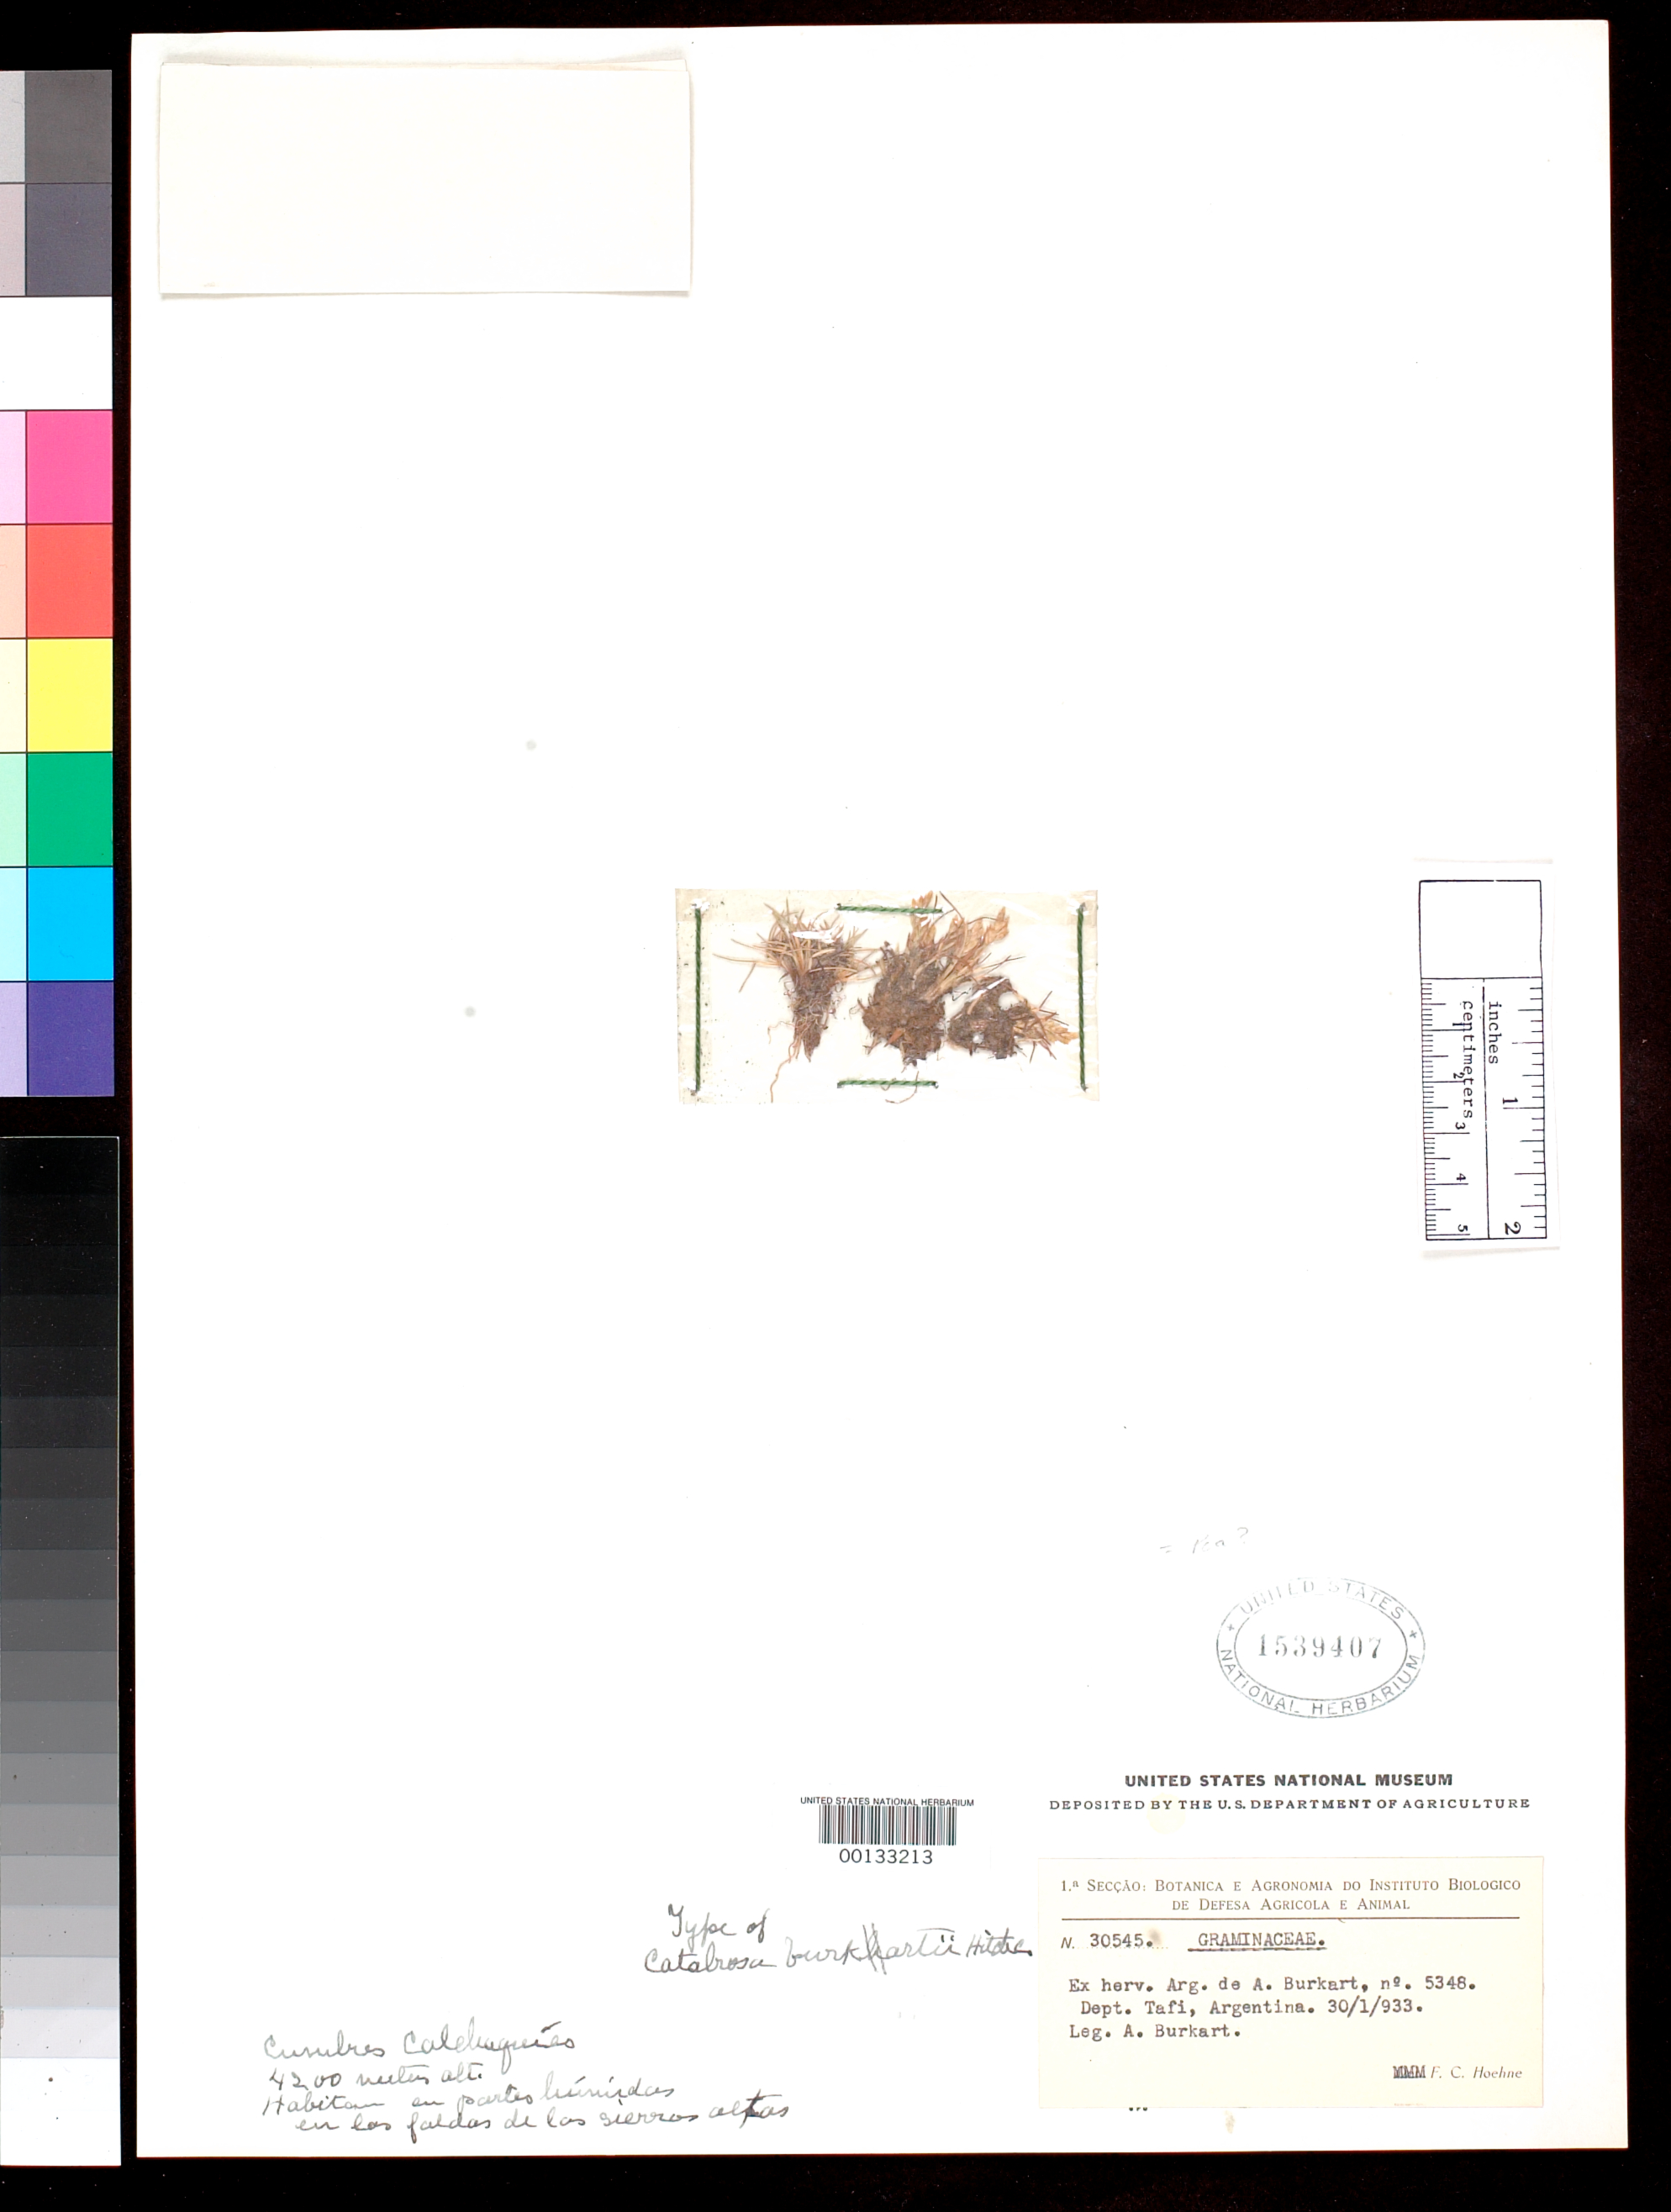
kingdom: Plantae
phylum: Tracheophyta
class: Liliopsida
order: Poales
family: Poaceae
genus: Catabrosa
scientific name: Catabrosa burkartii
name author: Hitchc.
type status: Holotype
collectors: A. E. Burkart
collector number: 30545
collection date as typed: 30 Jan 1933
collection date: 1933-01-30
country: Argentina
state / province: Tucumán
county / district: Tafí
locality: Summit of Calchaquies.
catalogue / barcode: US 1539407